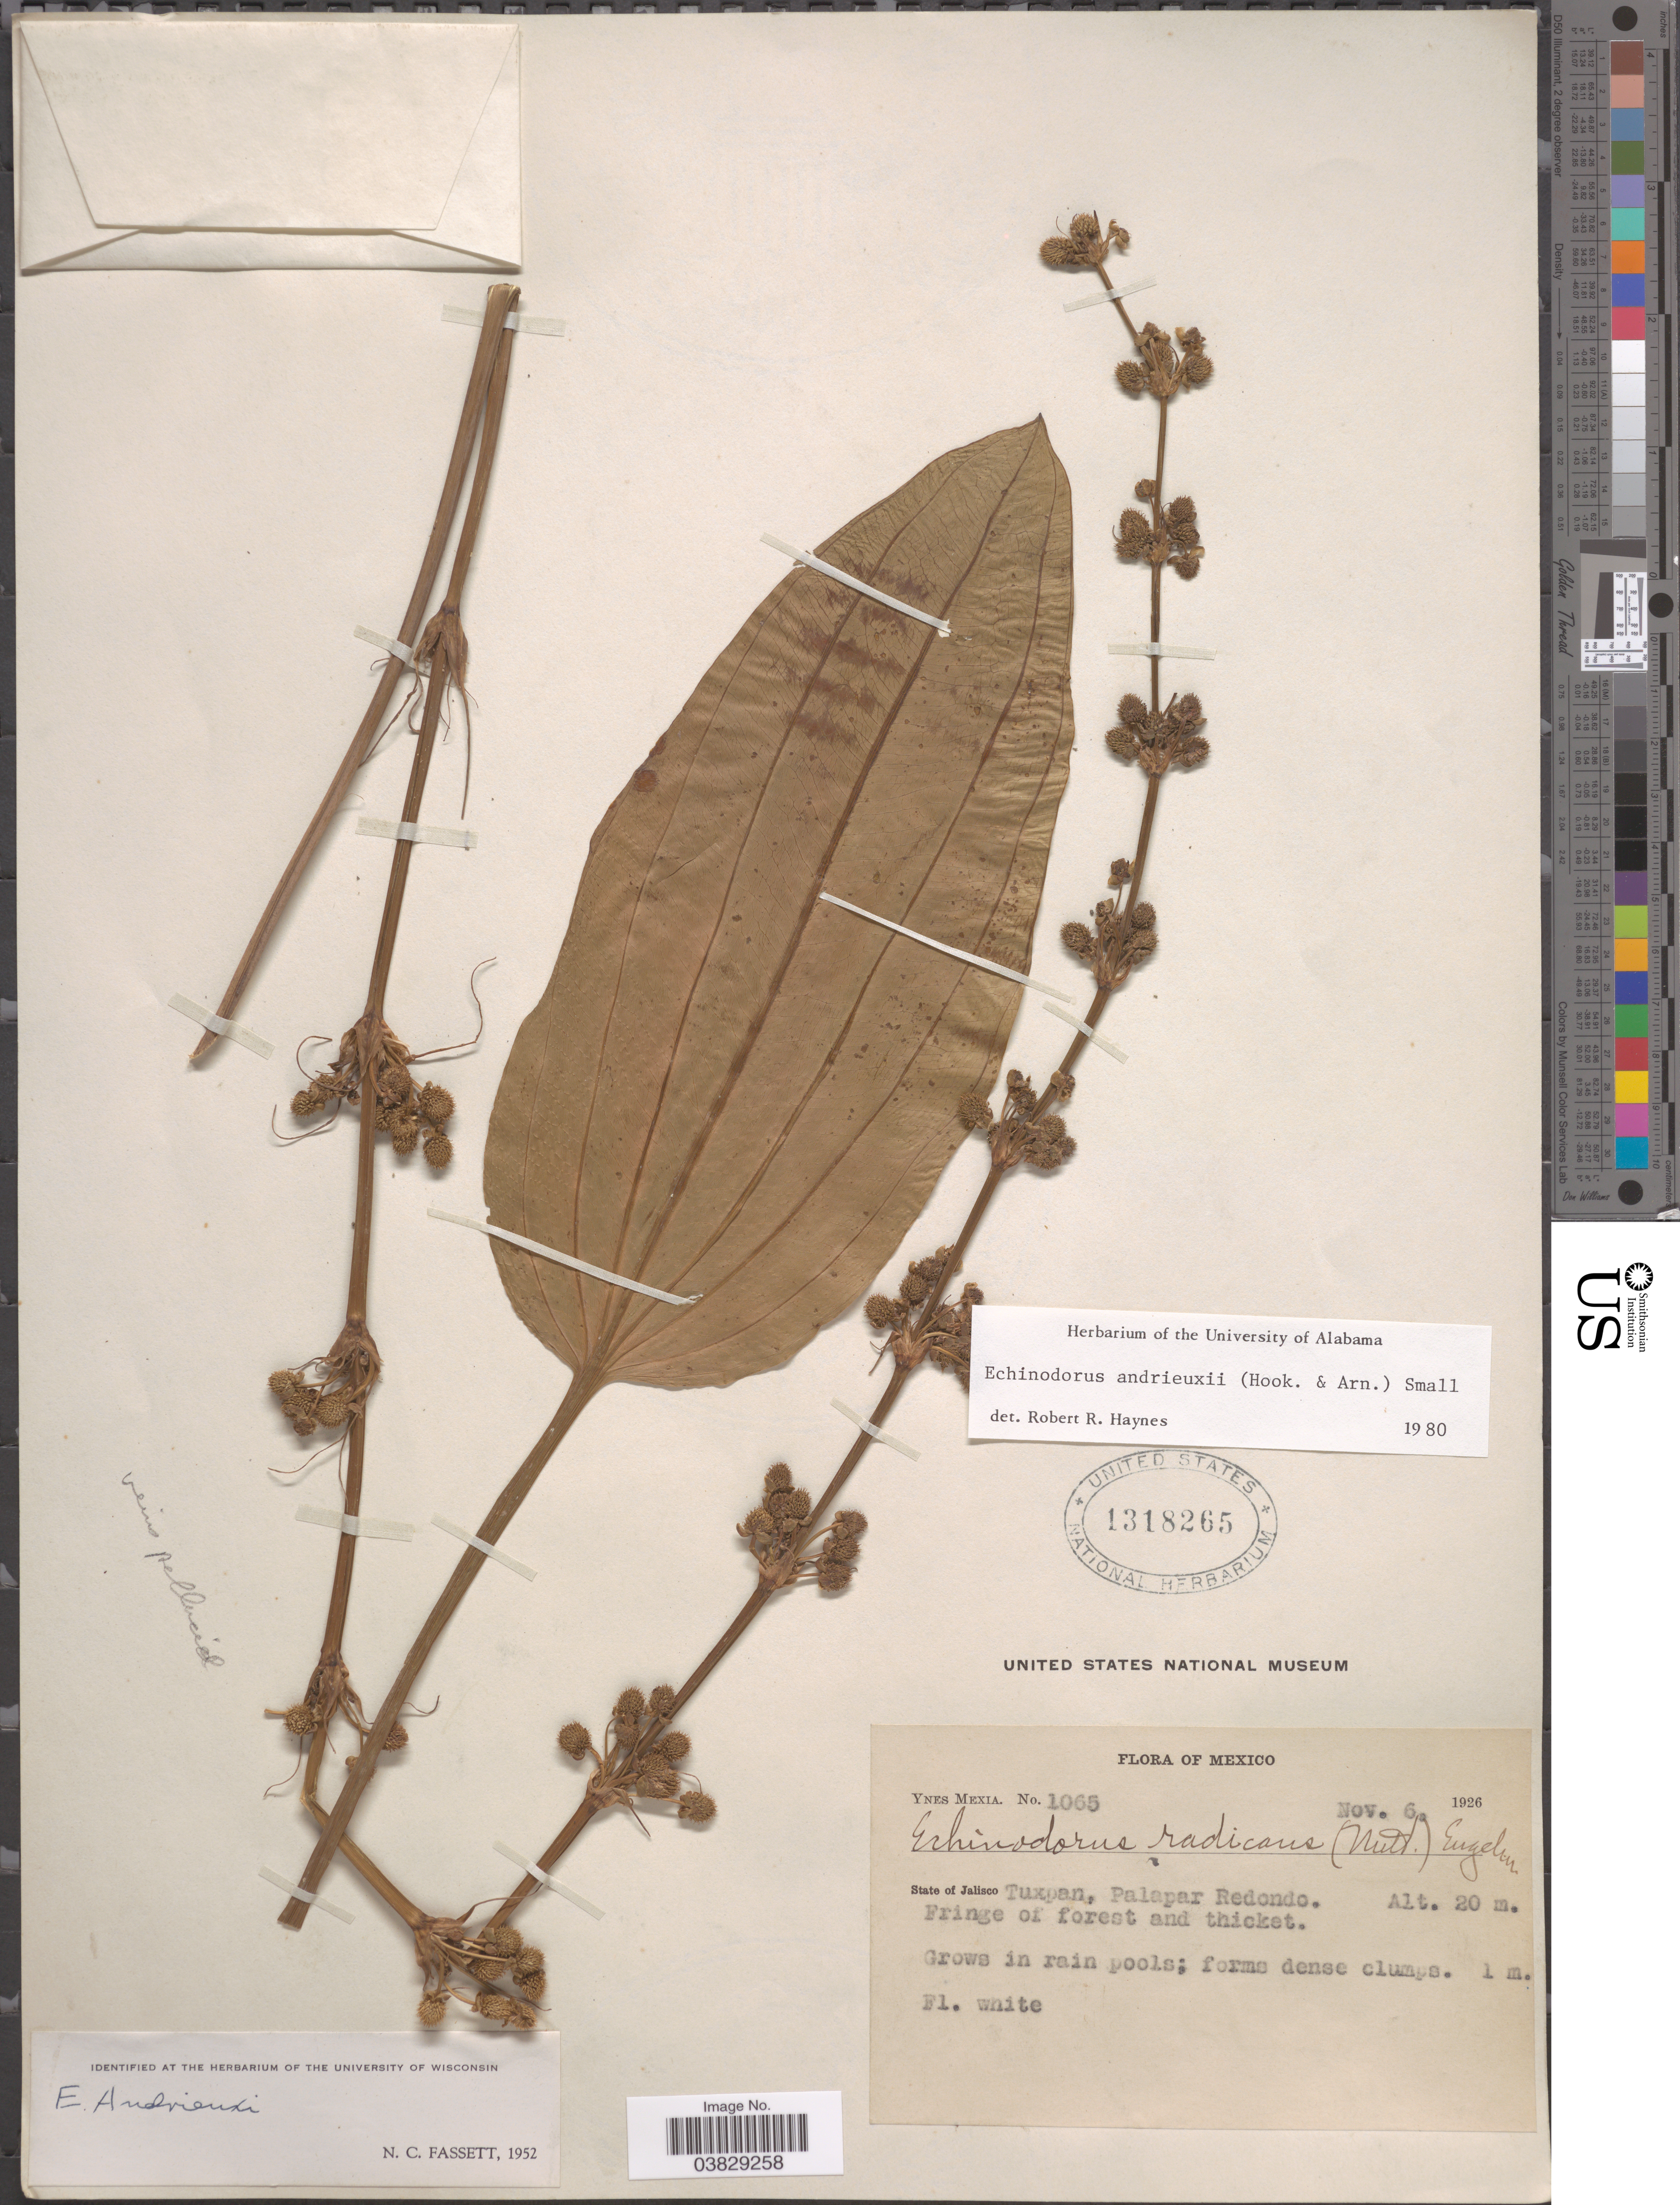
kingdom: Plantae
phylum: Tracheophyta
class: Liliopsida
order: Alismatales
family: Alismataceae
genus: Echinodorus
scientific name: Echinodorus andrieuxii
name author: (Hook. & Arn.) Small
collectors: Y. Mexia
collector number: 1065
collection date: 1926-11-06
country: Mexico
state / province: Jalisco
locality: Tuxpan, Palapar Redondo. Fringe of forest and thicket.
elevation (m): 20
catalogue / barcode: US 1318265